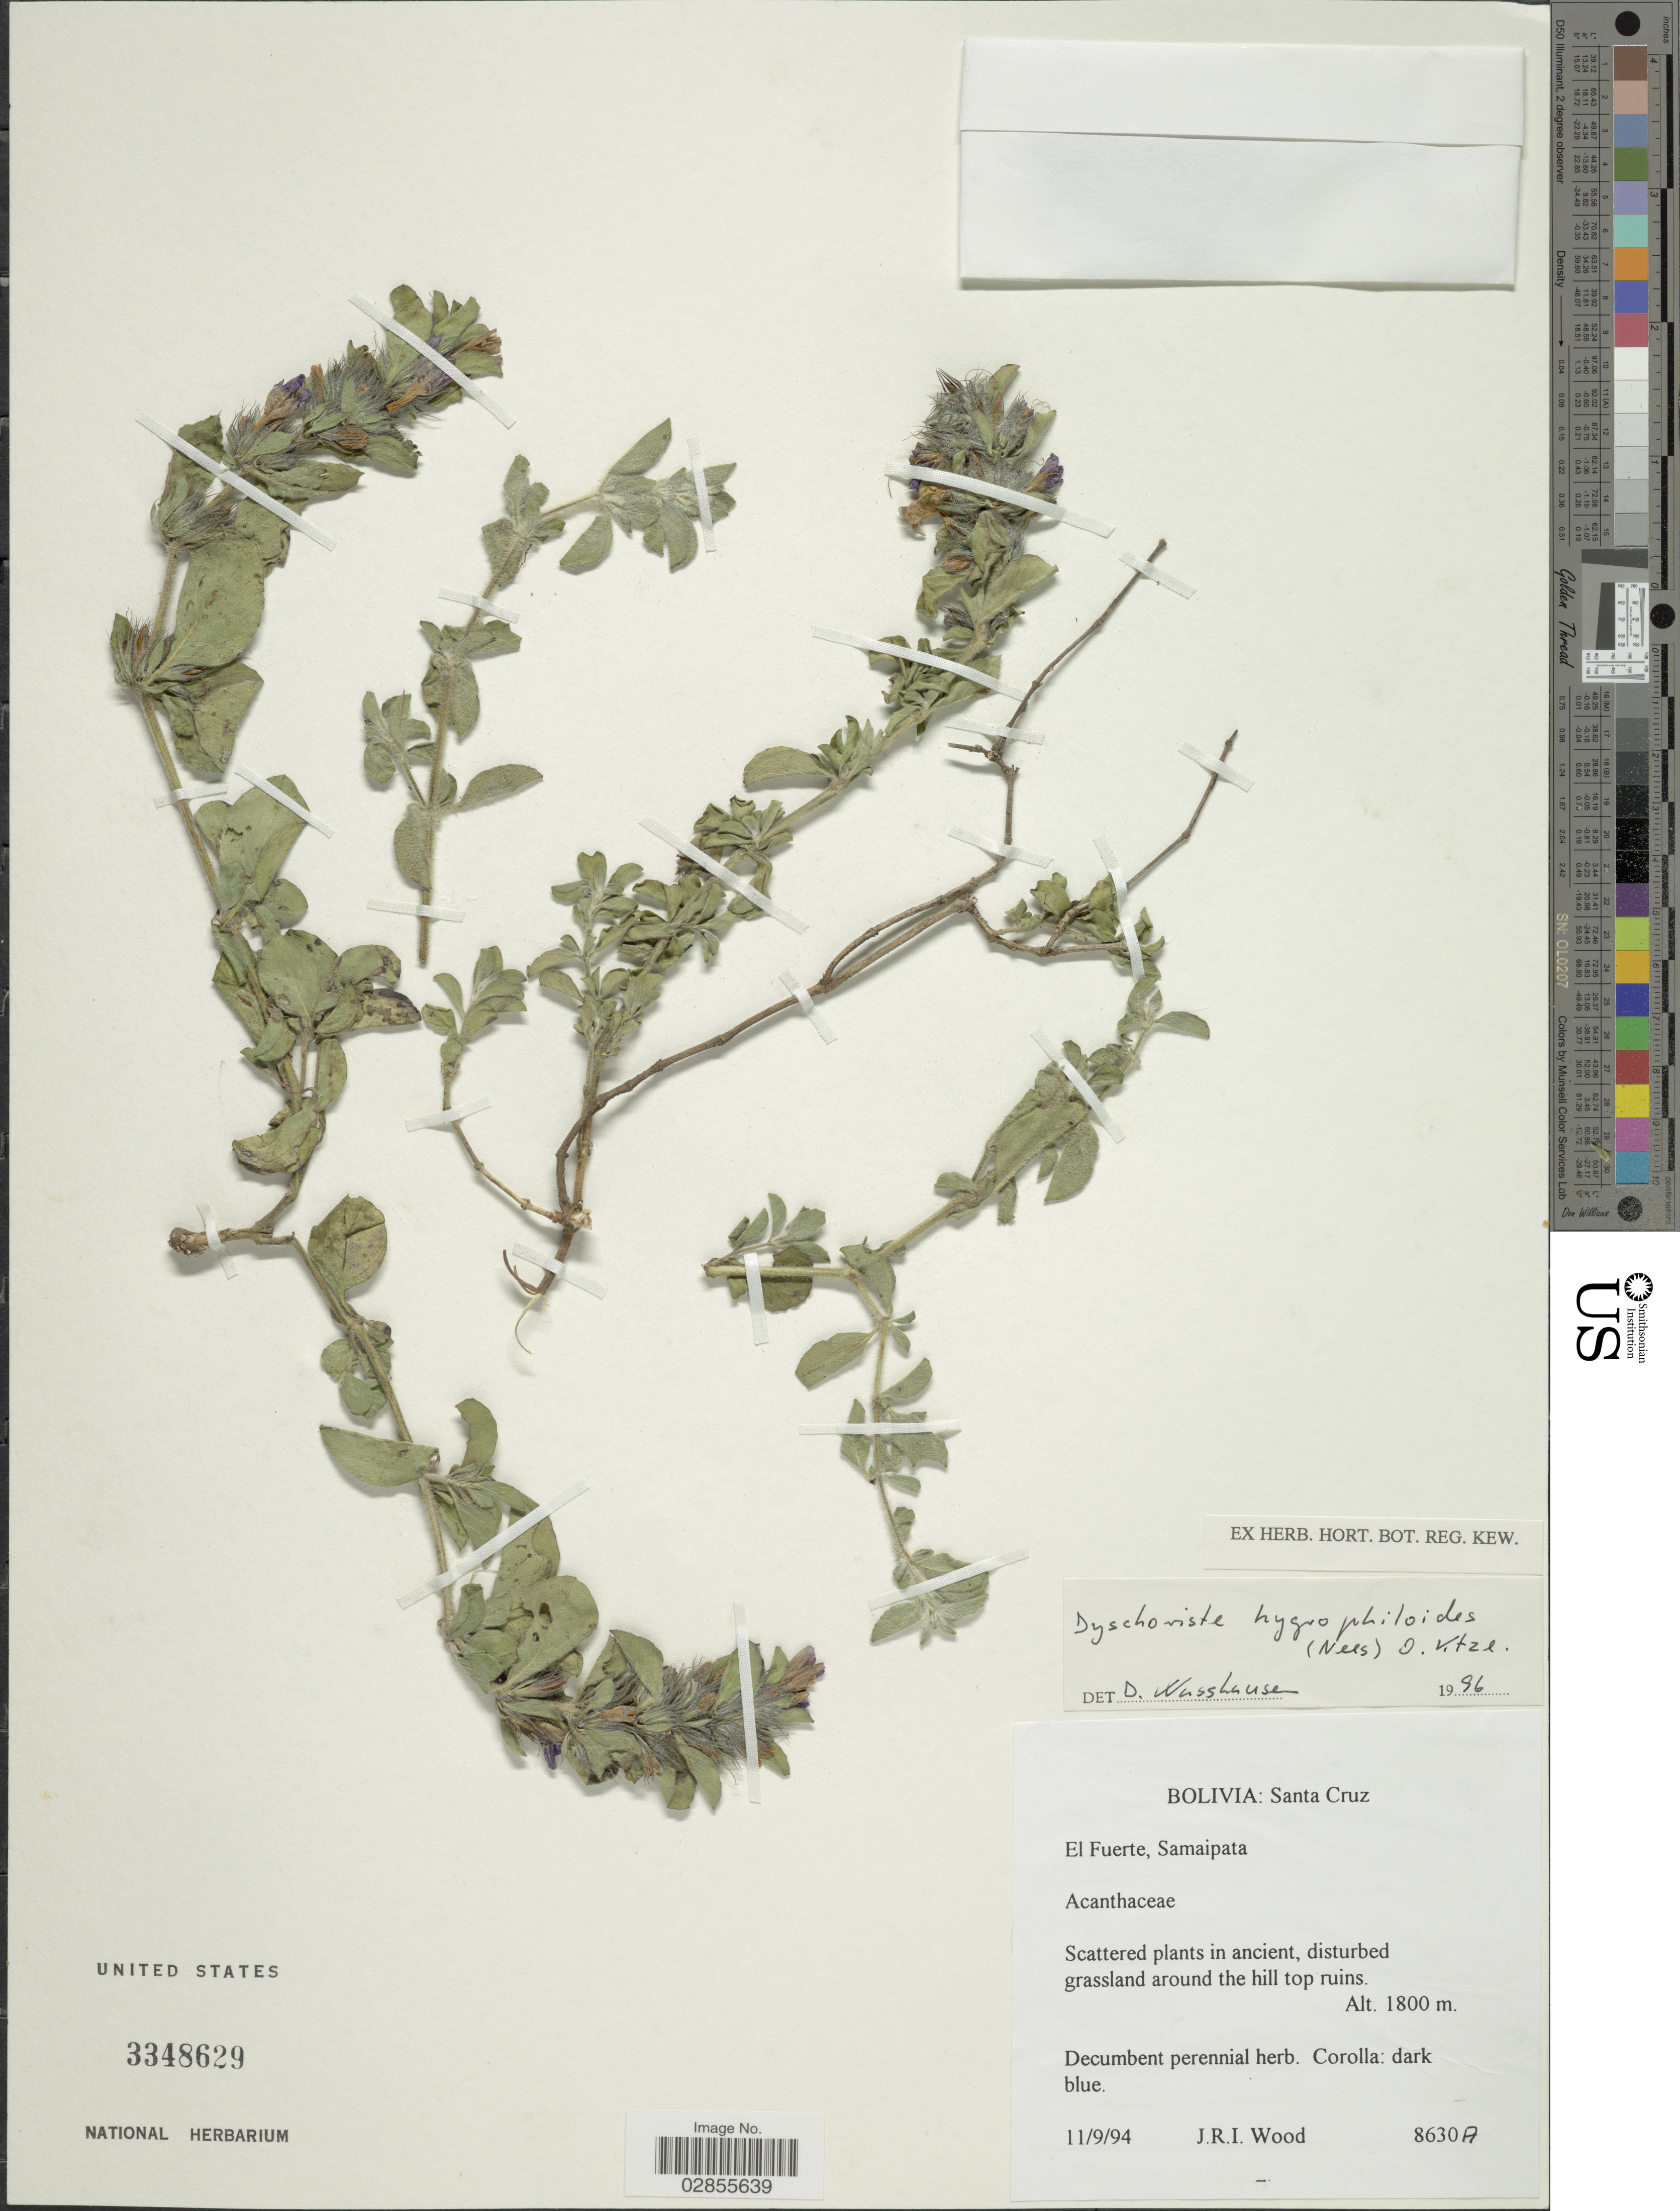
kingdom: Plantae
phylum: Tracheophyta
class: Magnoliopsida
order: Lamiales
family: Acanthaceae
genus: Dyschoriste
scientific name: Dyschoriste boliviana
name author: Wassh. & J.R.I. Wood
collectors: J. R. I. Wood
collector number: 8630A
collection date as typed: Transcribed d/m/y: 11/9/94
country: Bolivia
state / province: Santa Cruz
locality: El Fuerte, Samaipata.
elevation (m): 1800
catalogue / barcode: US 3348629